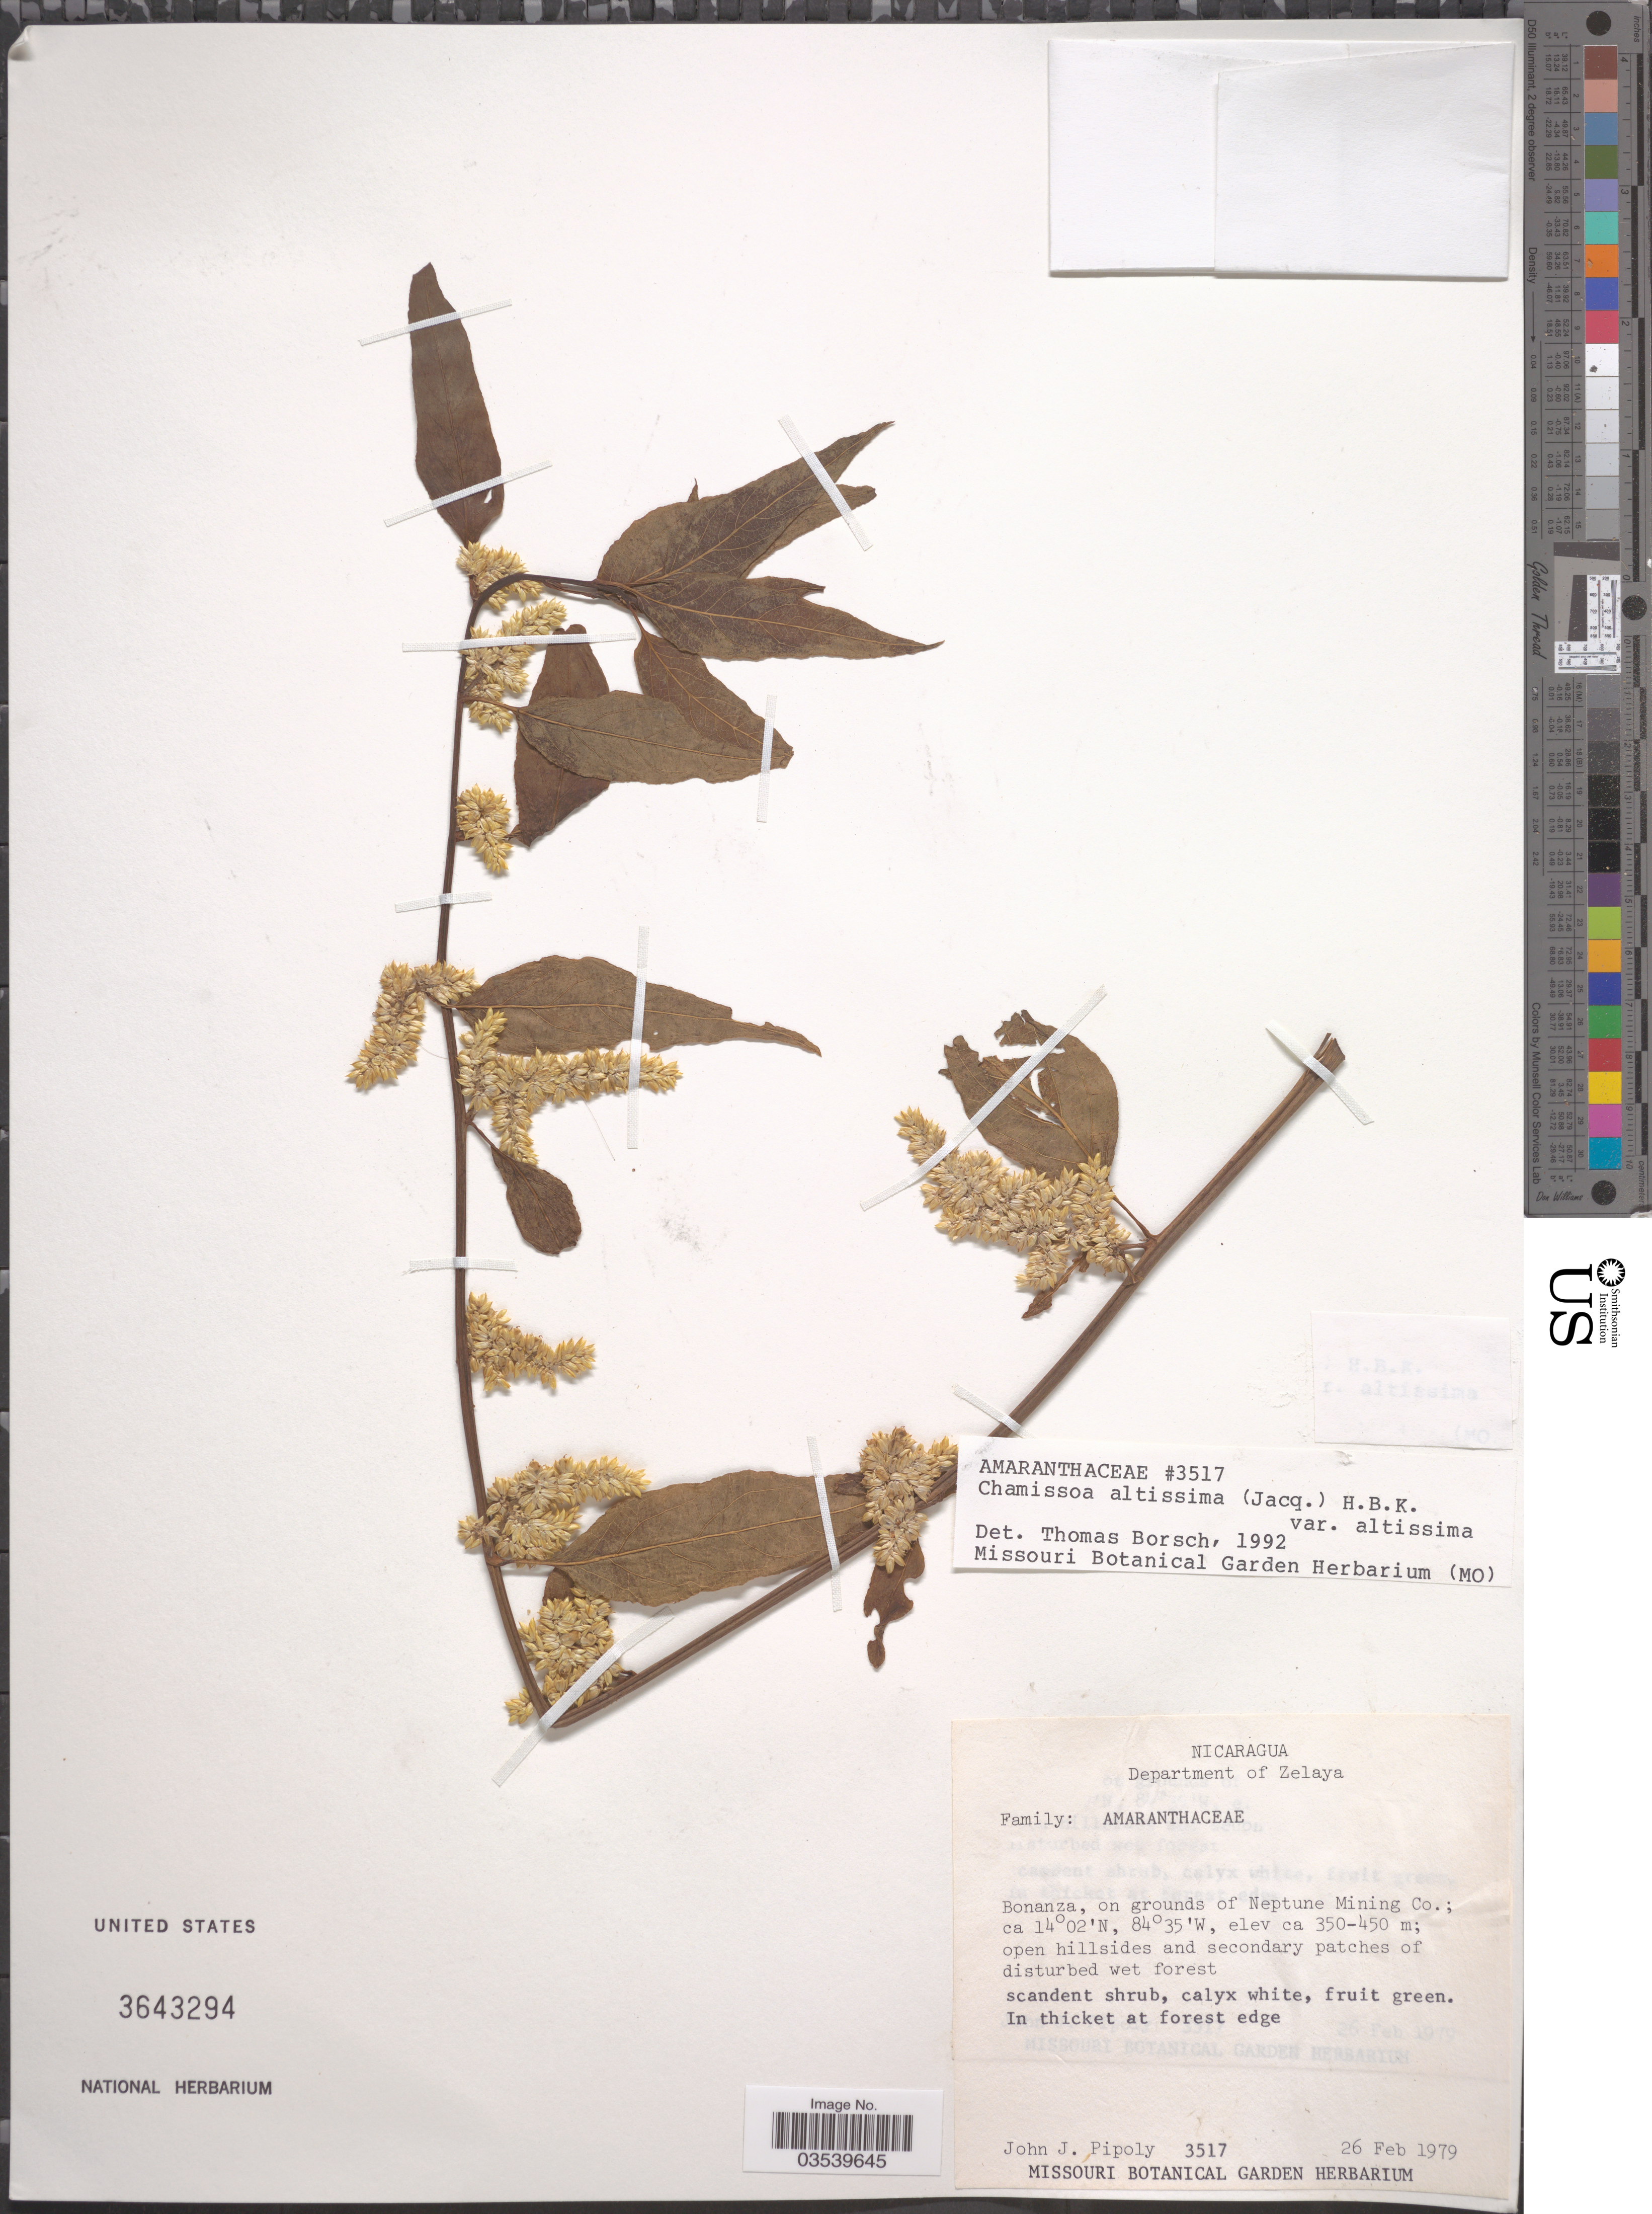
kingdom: Plantae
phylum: Tracheophyta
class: Magnoliopsida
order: Caryophyllales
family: Amaranthaceae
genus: Chamissoa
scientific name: Chamissoa altissima var. altissima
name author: (Jacq.) Kunth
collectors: J. J. Pipoly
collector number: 3517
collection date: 1979-02-26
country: Nicaragua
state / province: Atlántico Norte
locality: Department of Zelaya. Bonanza, on grounds of Neptune Mining Co.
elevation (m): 350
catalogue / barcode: US 3643294